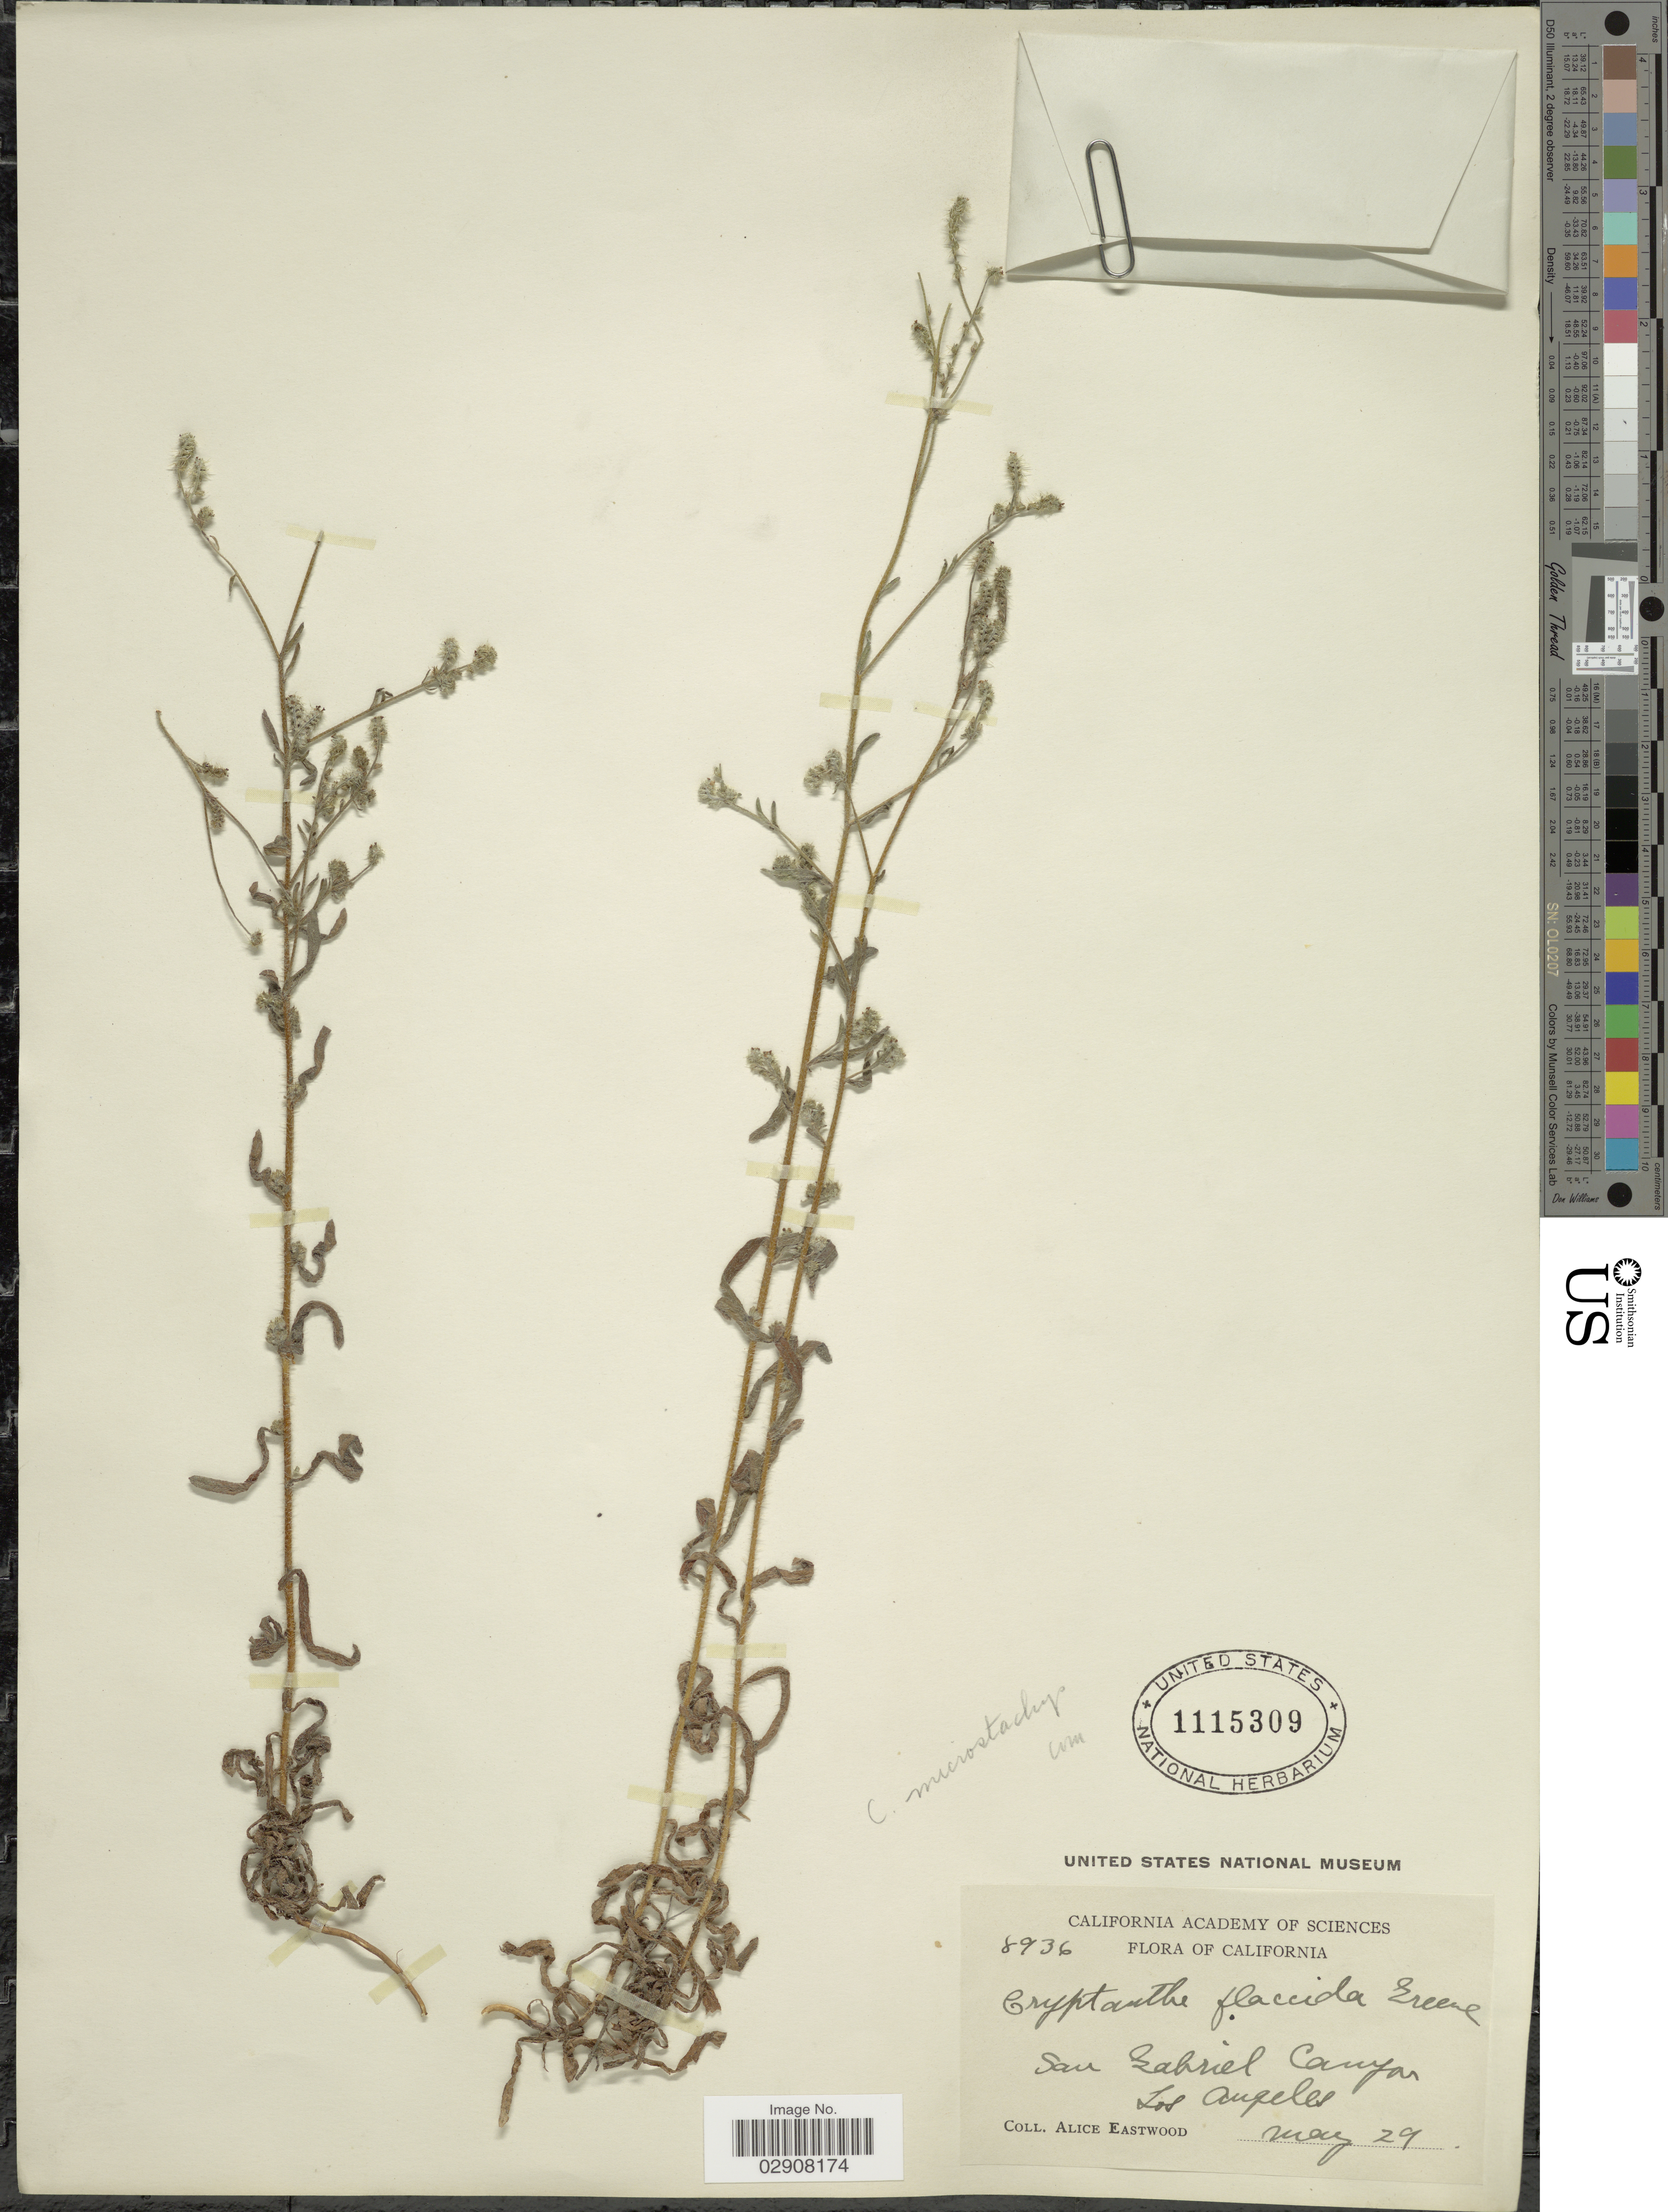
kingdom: Plantae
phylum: Tracheophyta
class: Magnoliopsida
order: Boraginales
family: Boraginaceae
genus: Cryptantha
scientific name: Cryptantha microstachys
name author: (Greene ex A. Gray) Greene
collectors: A. Eastwood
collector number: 8936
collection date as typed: Transcribed d/m/y: /5/29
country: United States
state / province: California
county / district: Los Angeles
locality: San Gabriel Canyon, Los Angeles.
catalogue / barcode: US 1115309